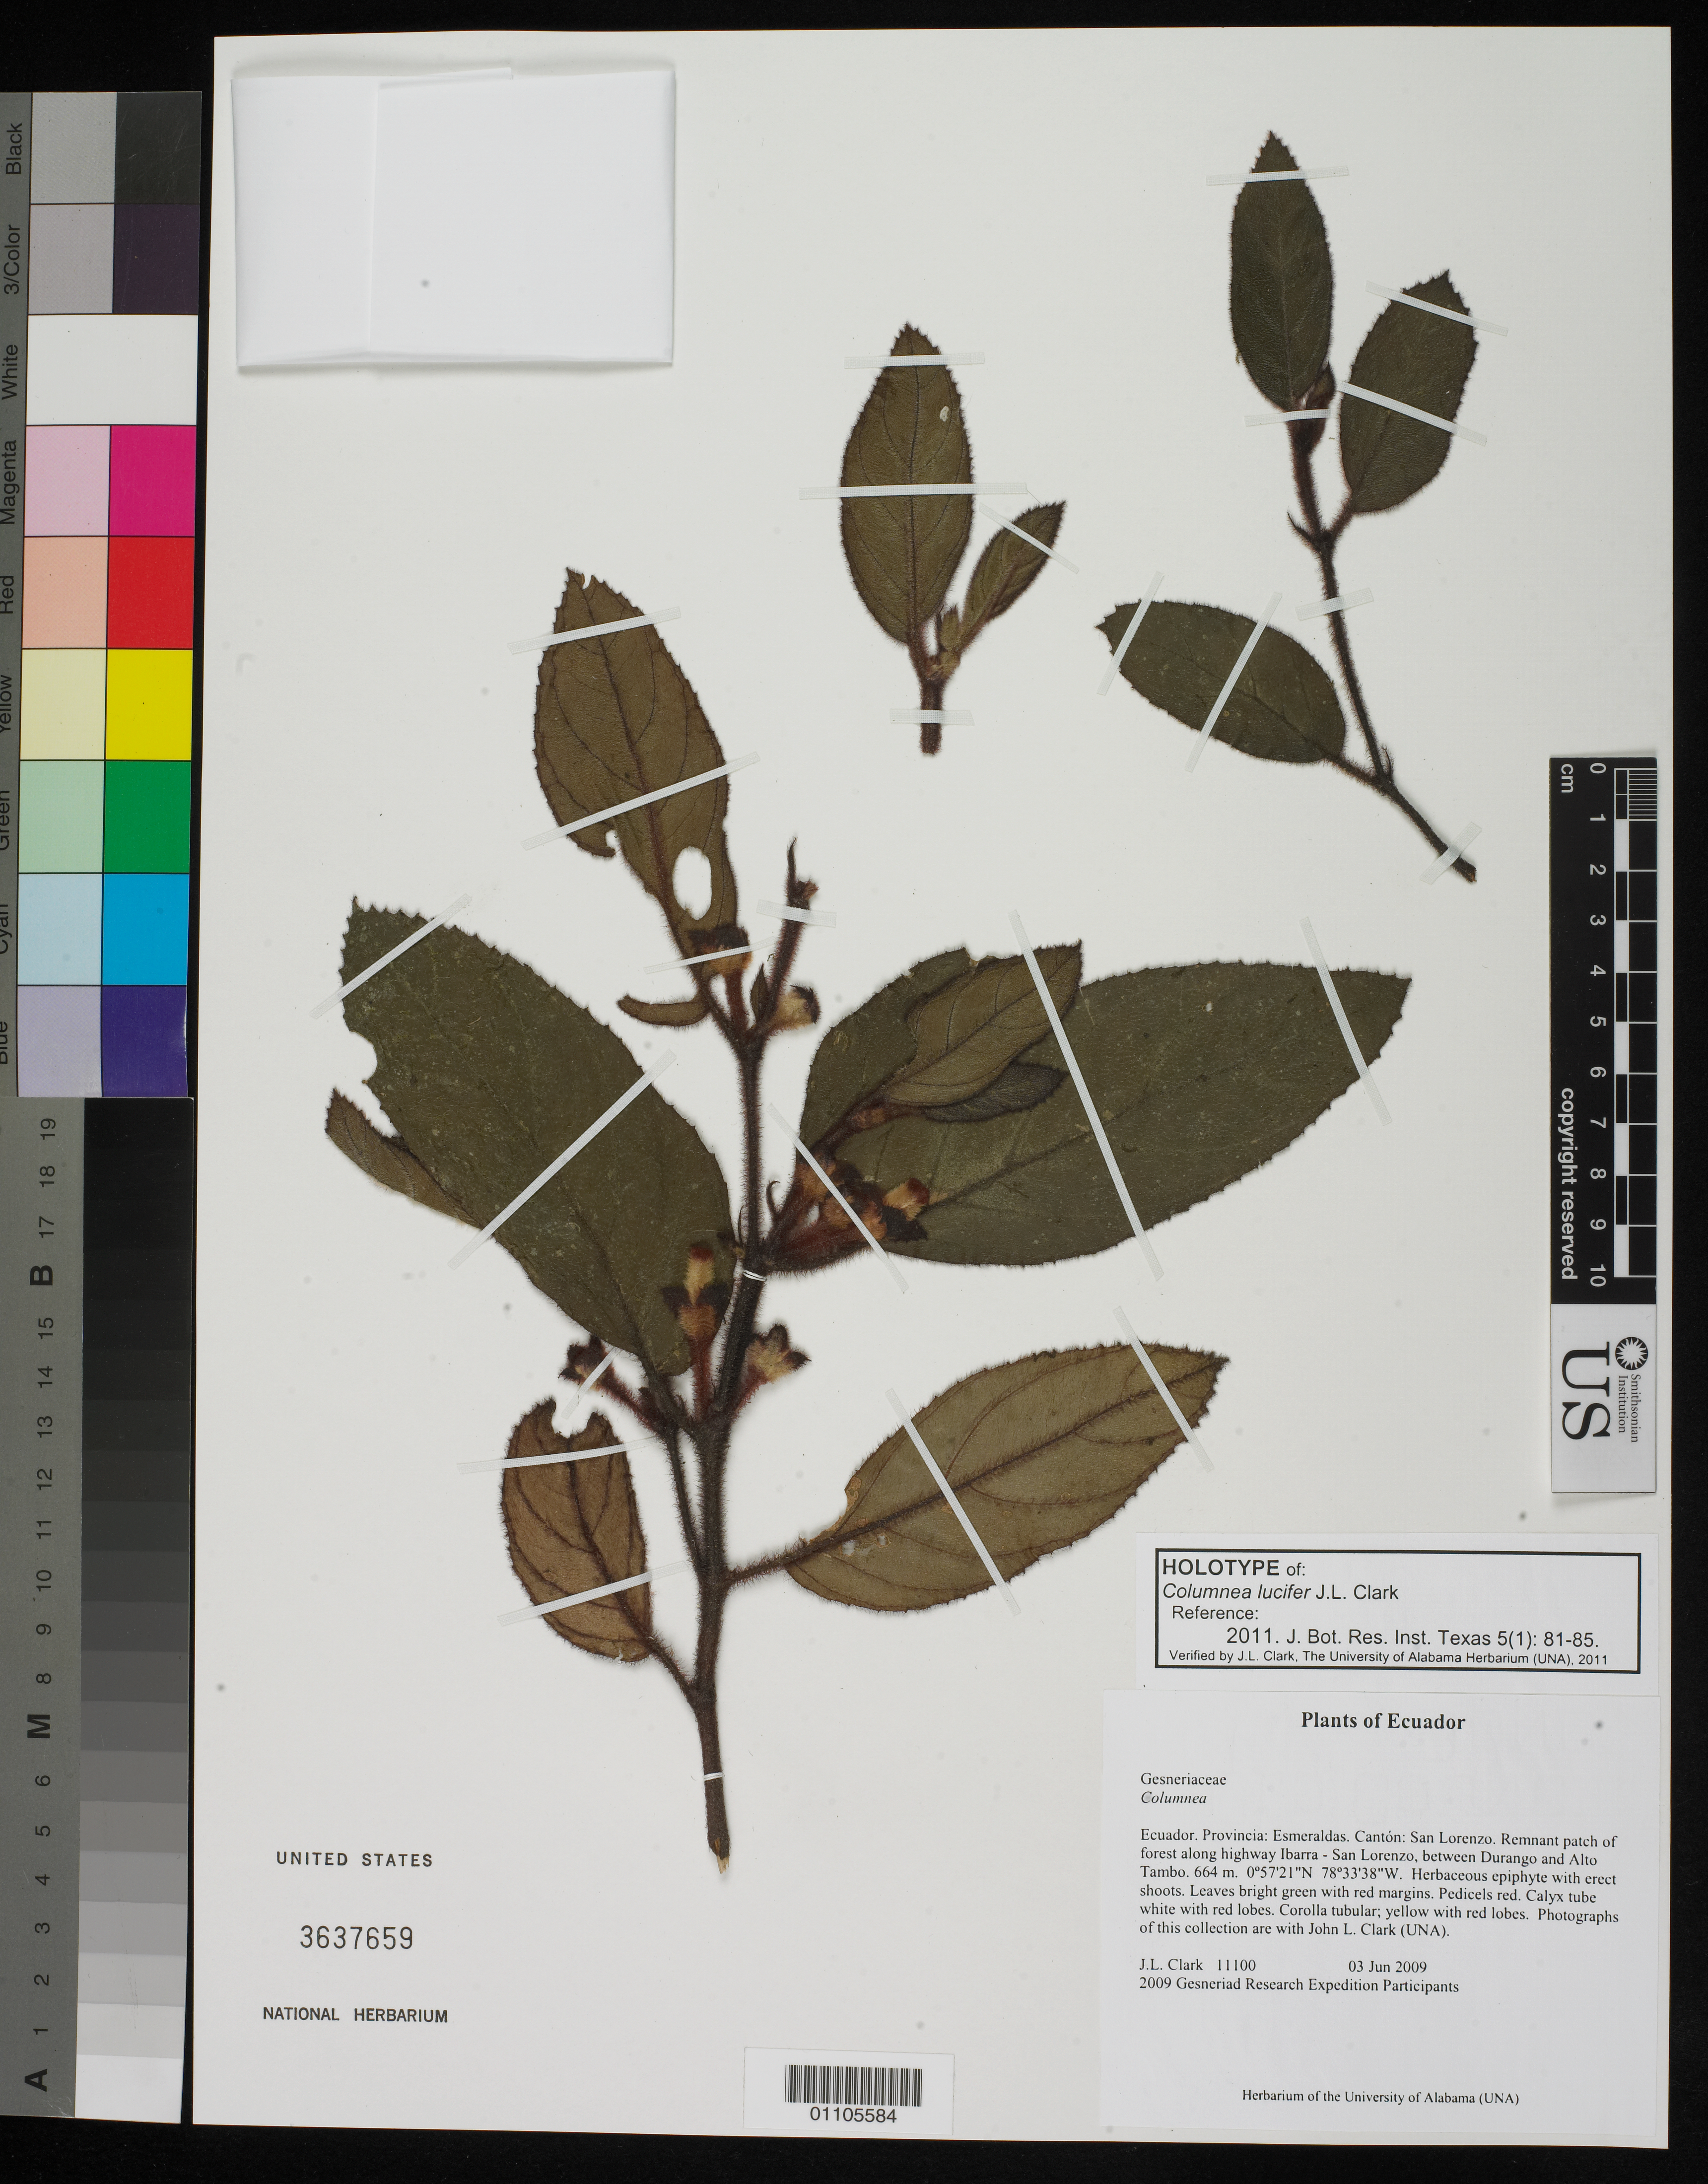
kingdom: Plantae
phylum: Tracheophyta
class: Magnoliopsida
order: Lamiales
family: Gesneriaceae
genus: Columnea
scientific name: Columnea lucifer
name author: J.L. Clark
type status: Holotype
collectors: J. L. Clark & 2009 Gesneriad Research Expedition Participants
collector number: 11100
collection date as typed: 03 Jun 2009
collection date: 2009-06-03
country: Ecuador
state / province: Esmeraldas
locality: Provincia: Esmeraldas. Cantón: San Lorenzo. Remnant patch of forest along highway Ibarra - San Lorenzo, between Durango and Alto Tambo.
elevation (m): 664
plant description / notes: Photographs of this collection are with John L. Clark (UNA).; Holotype: US: Isotypes: NY, QCNE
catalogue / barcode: US 3637659